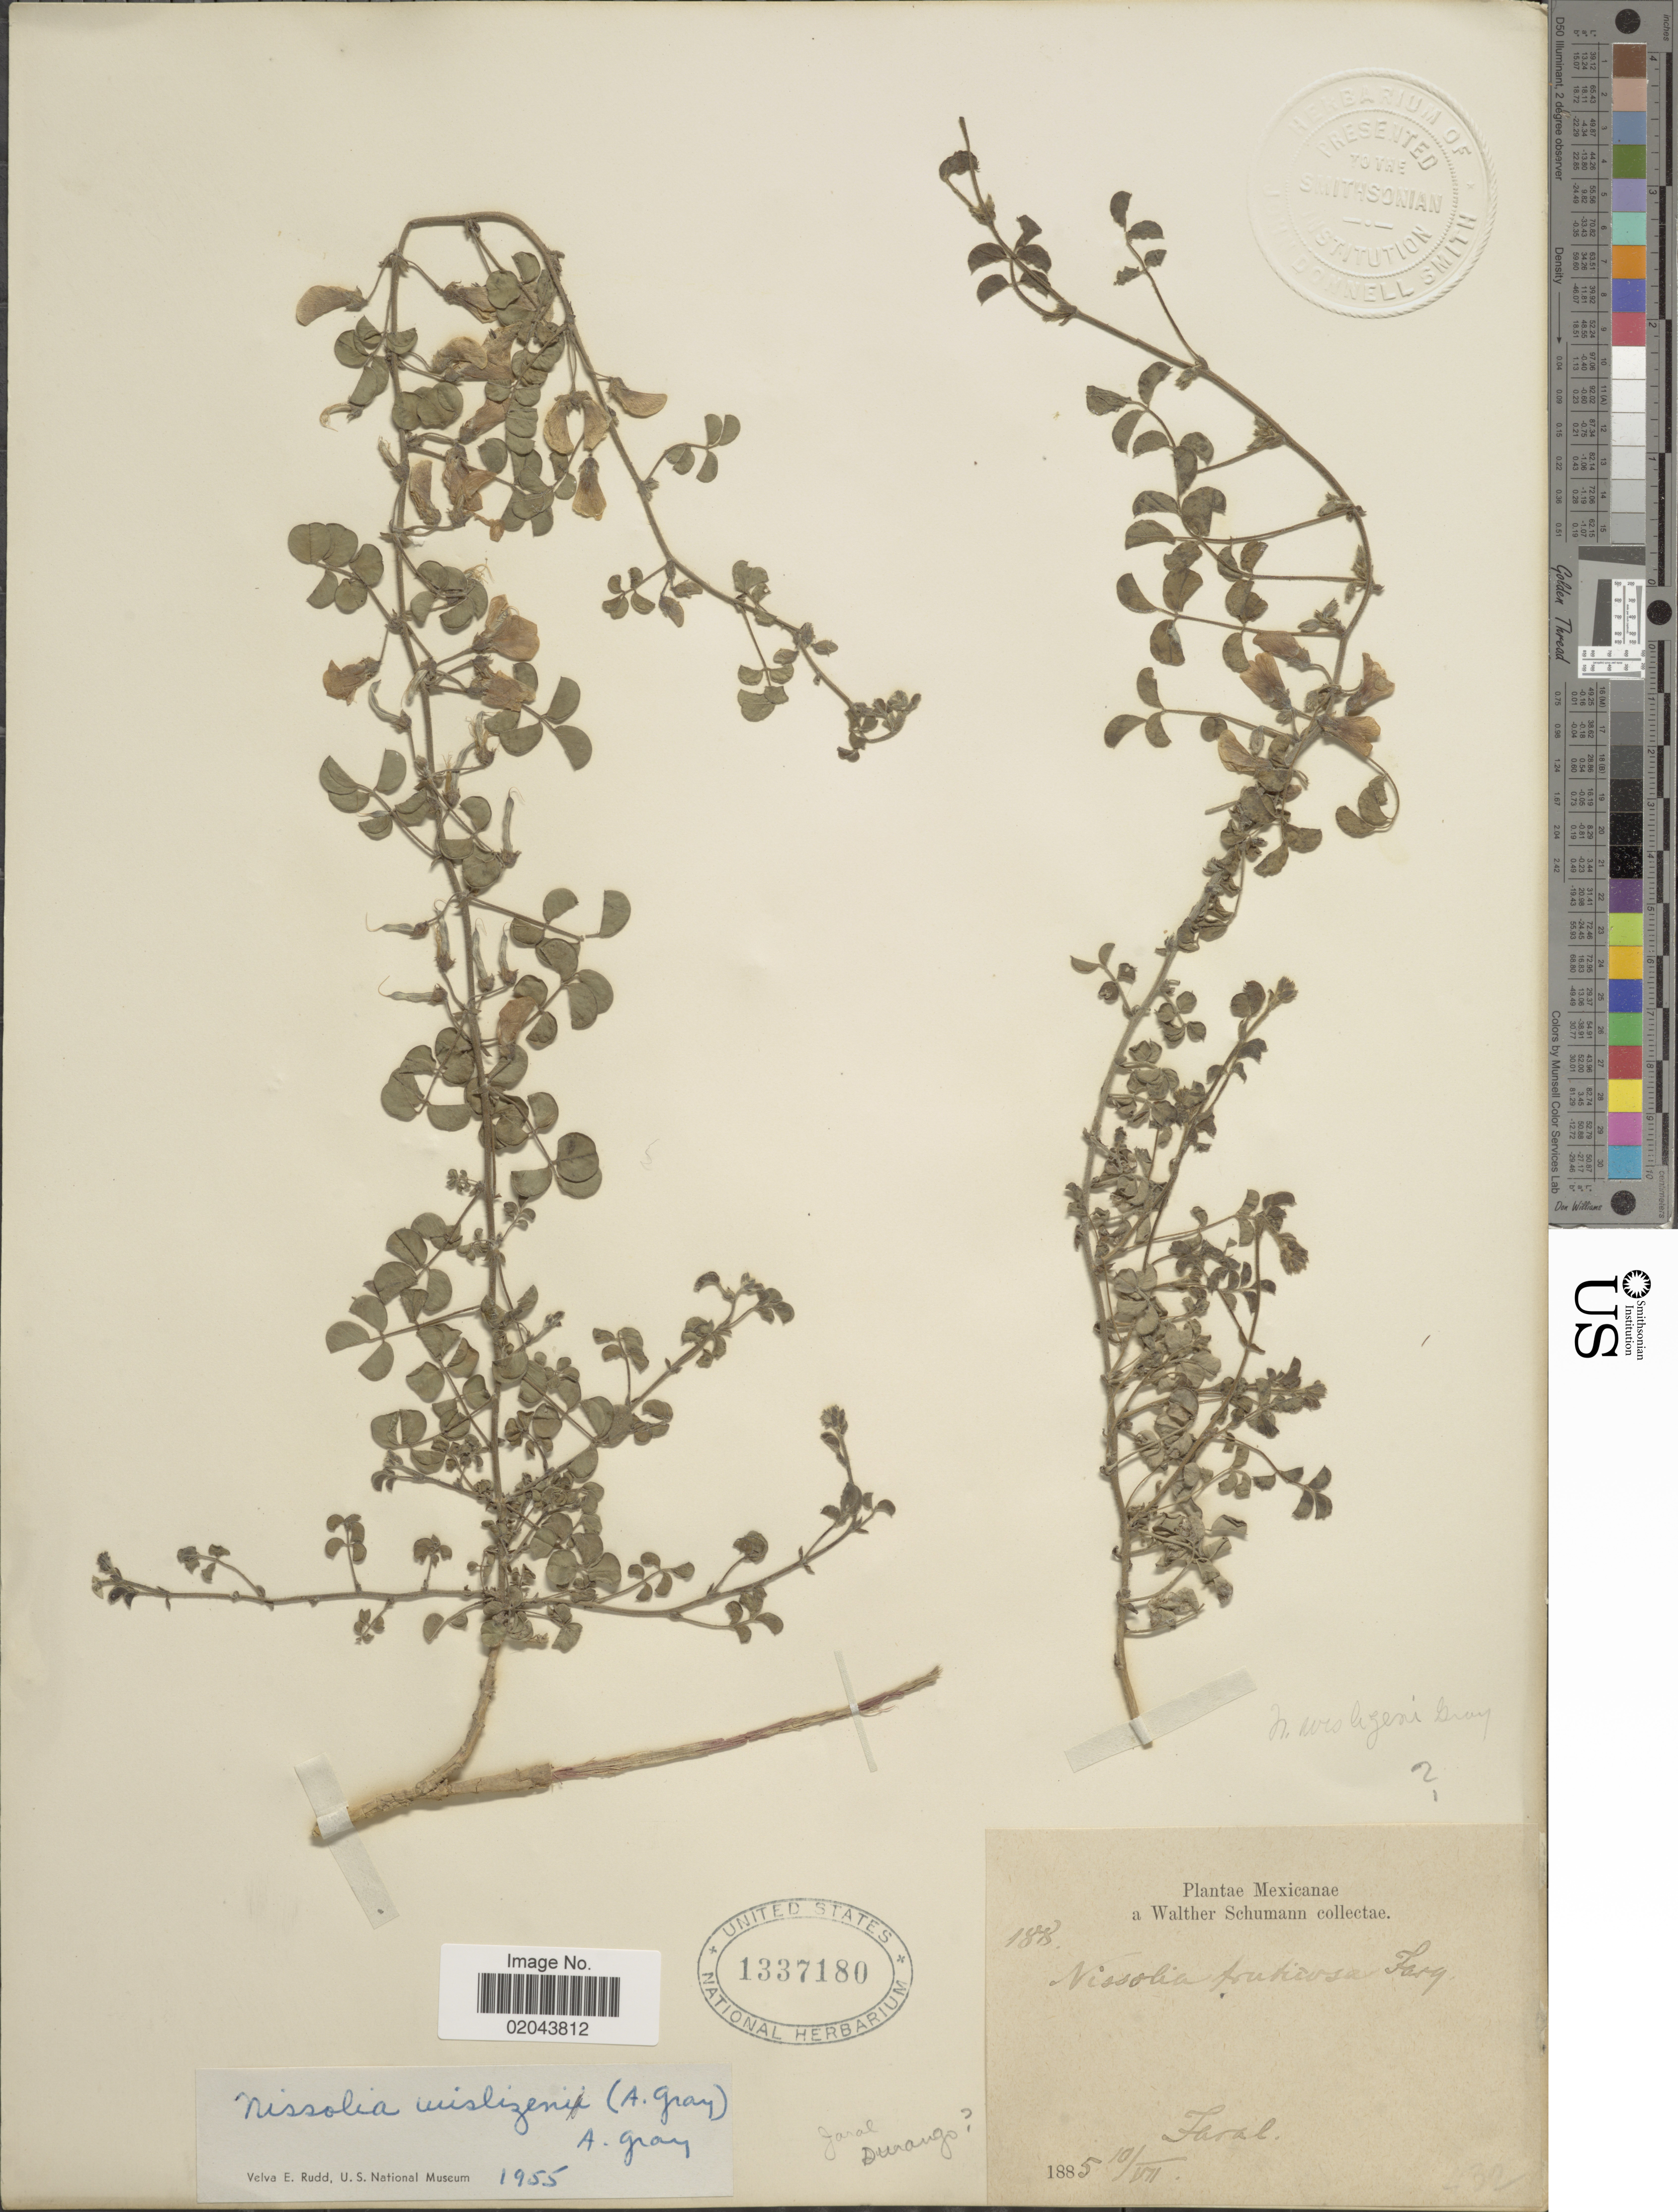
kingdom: Plantae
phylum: Tracheophyta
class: Magnoliopsida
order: Fabales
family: Fabaceae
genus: Nissolia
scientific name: Nissolia wislizeni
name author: A. Gray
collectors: W. Schumann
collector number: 188*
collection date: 1885-07-10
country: Mexico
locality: Faral Mexicanae.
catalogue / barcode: US 1337180